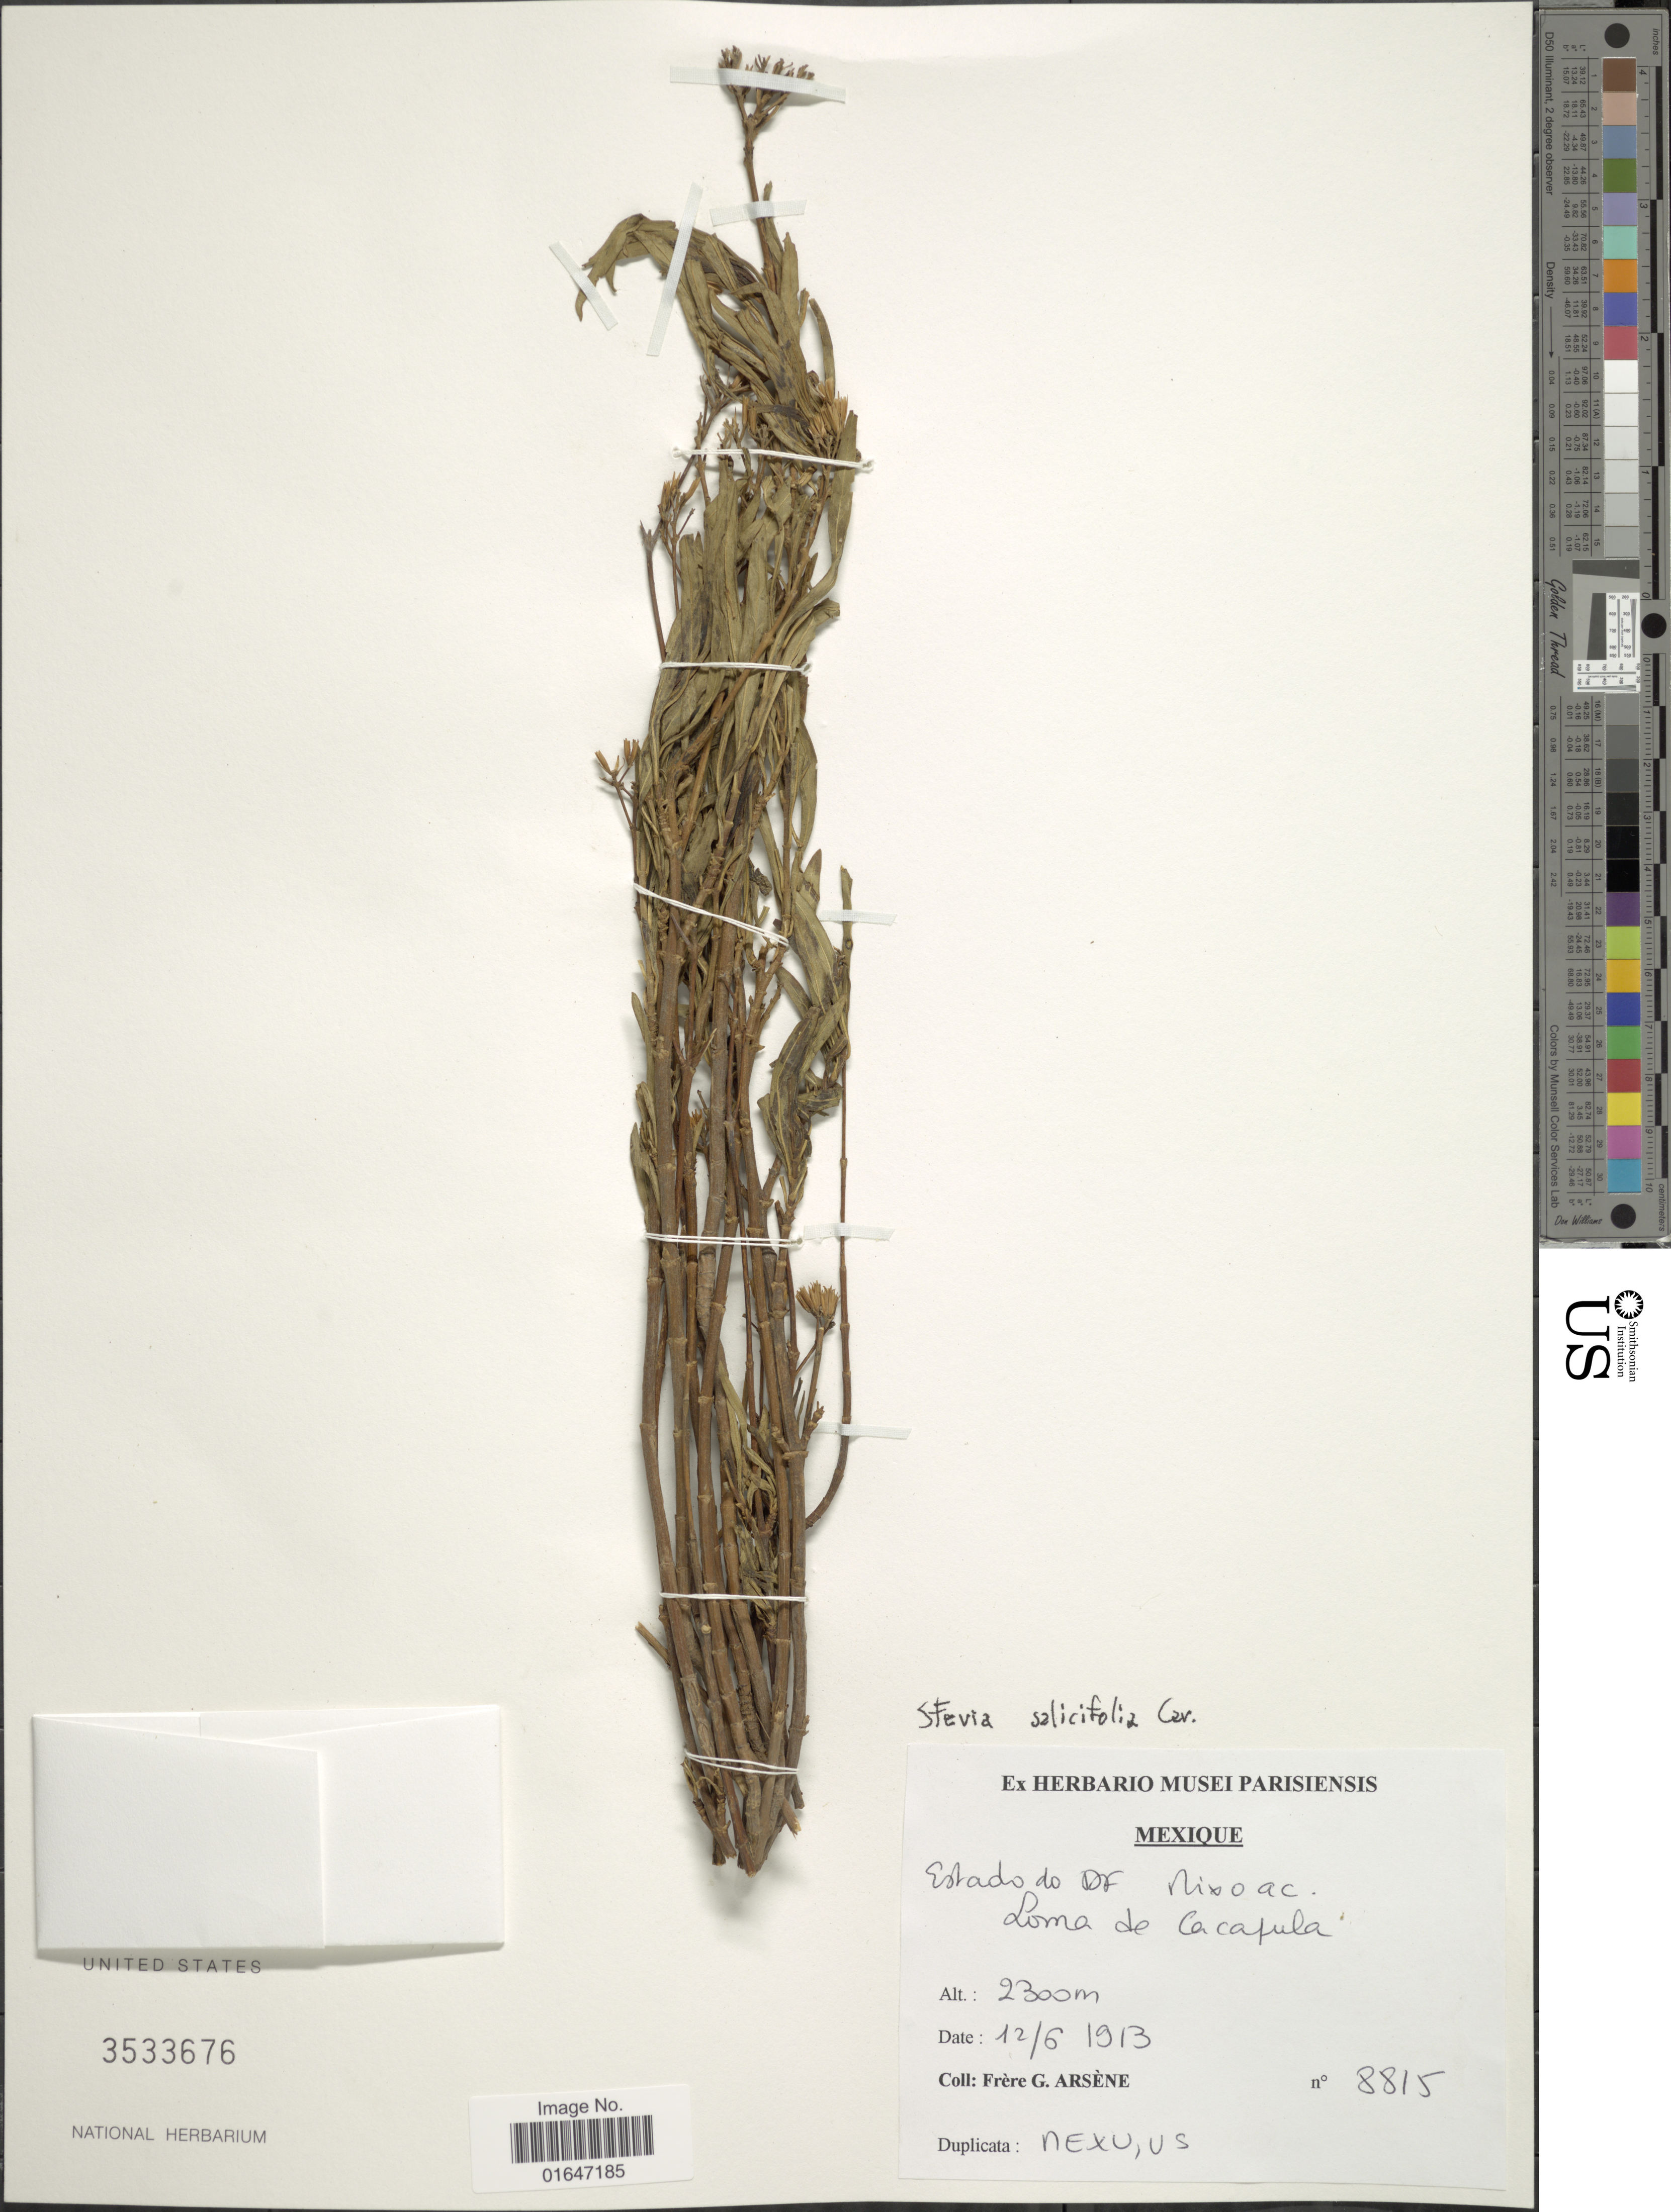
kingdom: Plantae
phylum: Tracheophyta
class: Magnoliopsida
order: Asterales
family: Asteraceae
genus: Stevia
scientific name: Stevia salicifolia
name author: Cav.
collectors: Bro. G. Arsène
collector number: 8815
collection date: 1913-06-12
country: Mexico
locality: Estado do DF. Nixaac, Loma de Cacapula.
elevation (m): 2300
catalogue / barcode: US 3533676